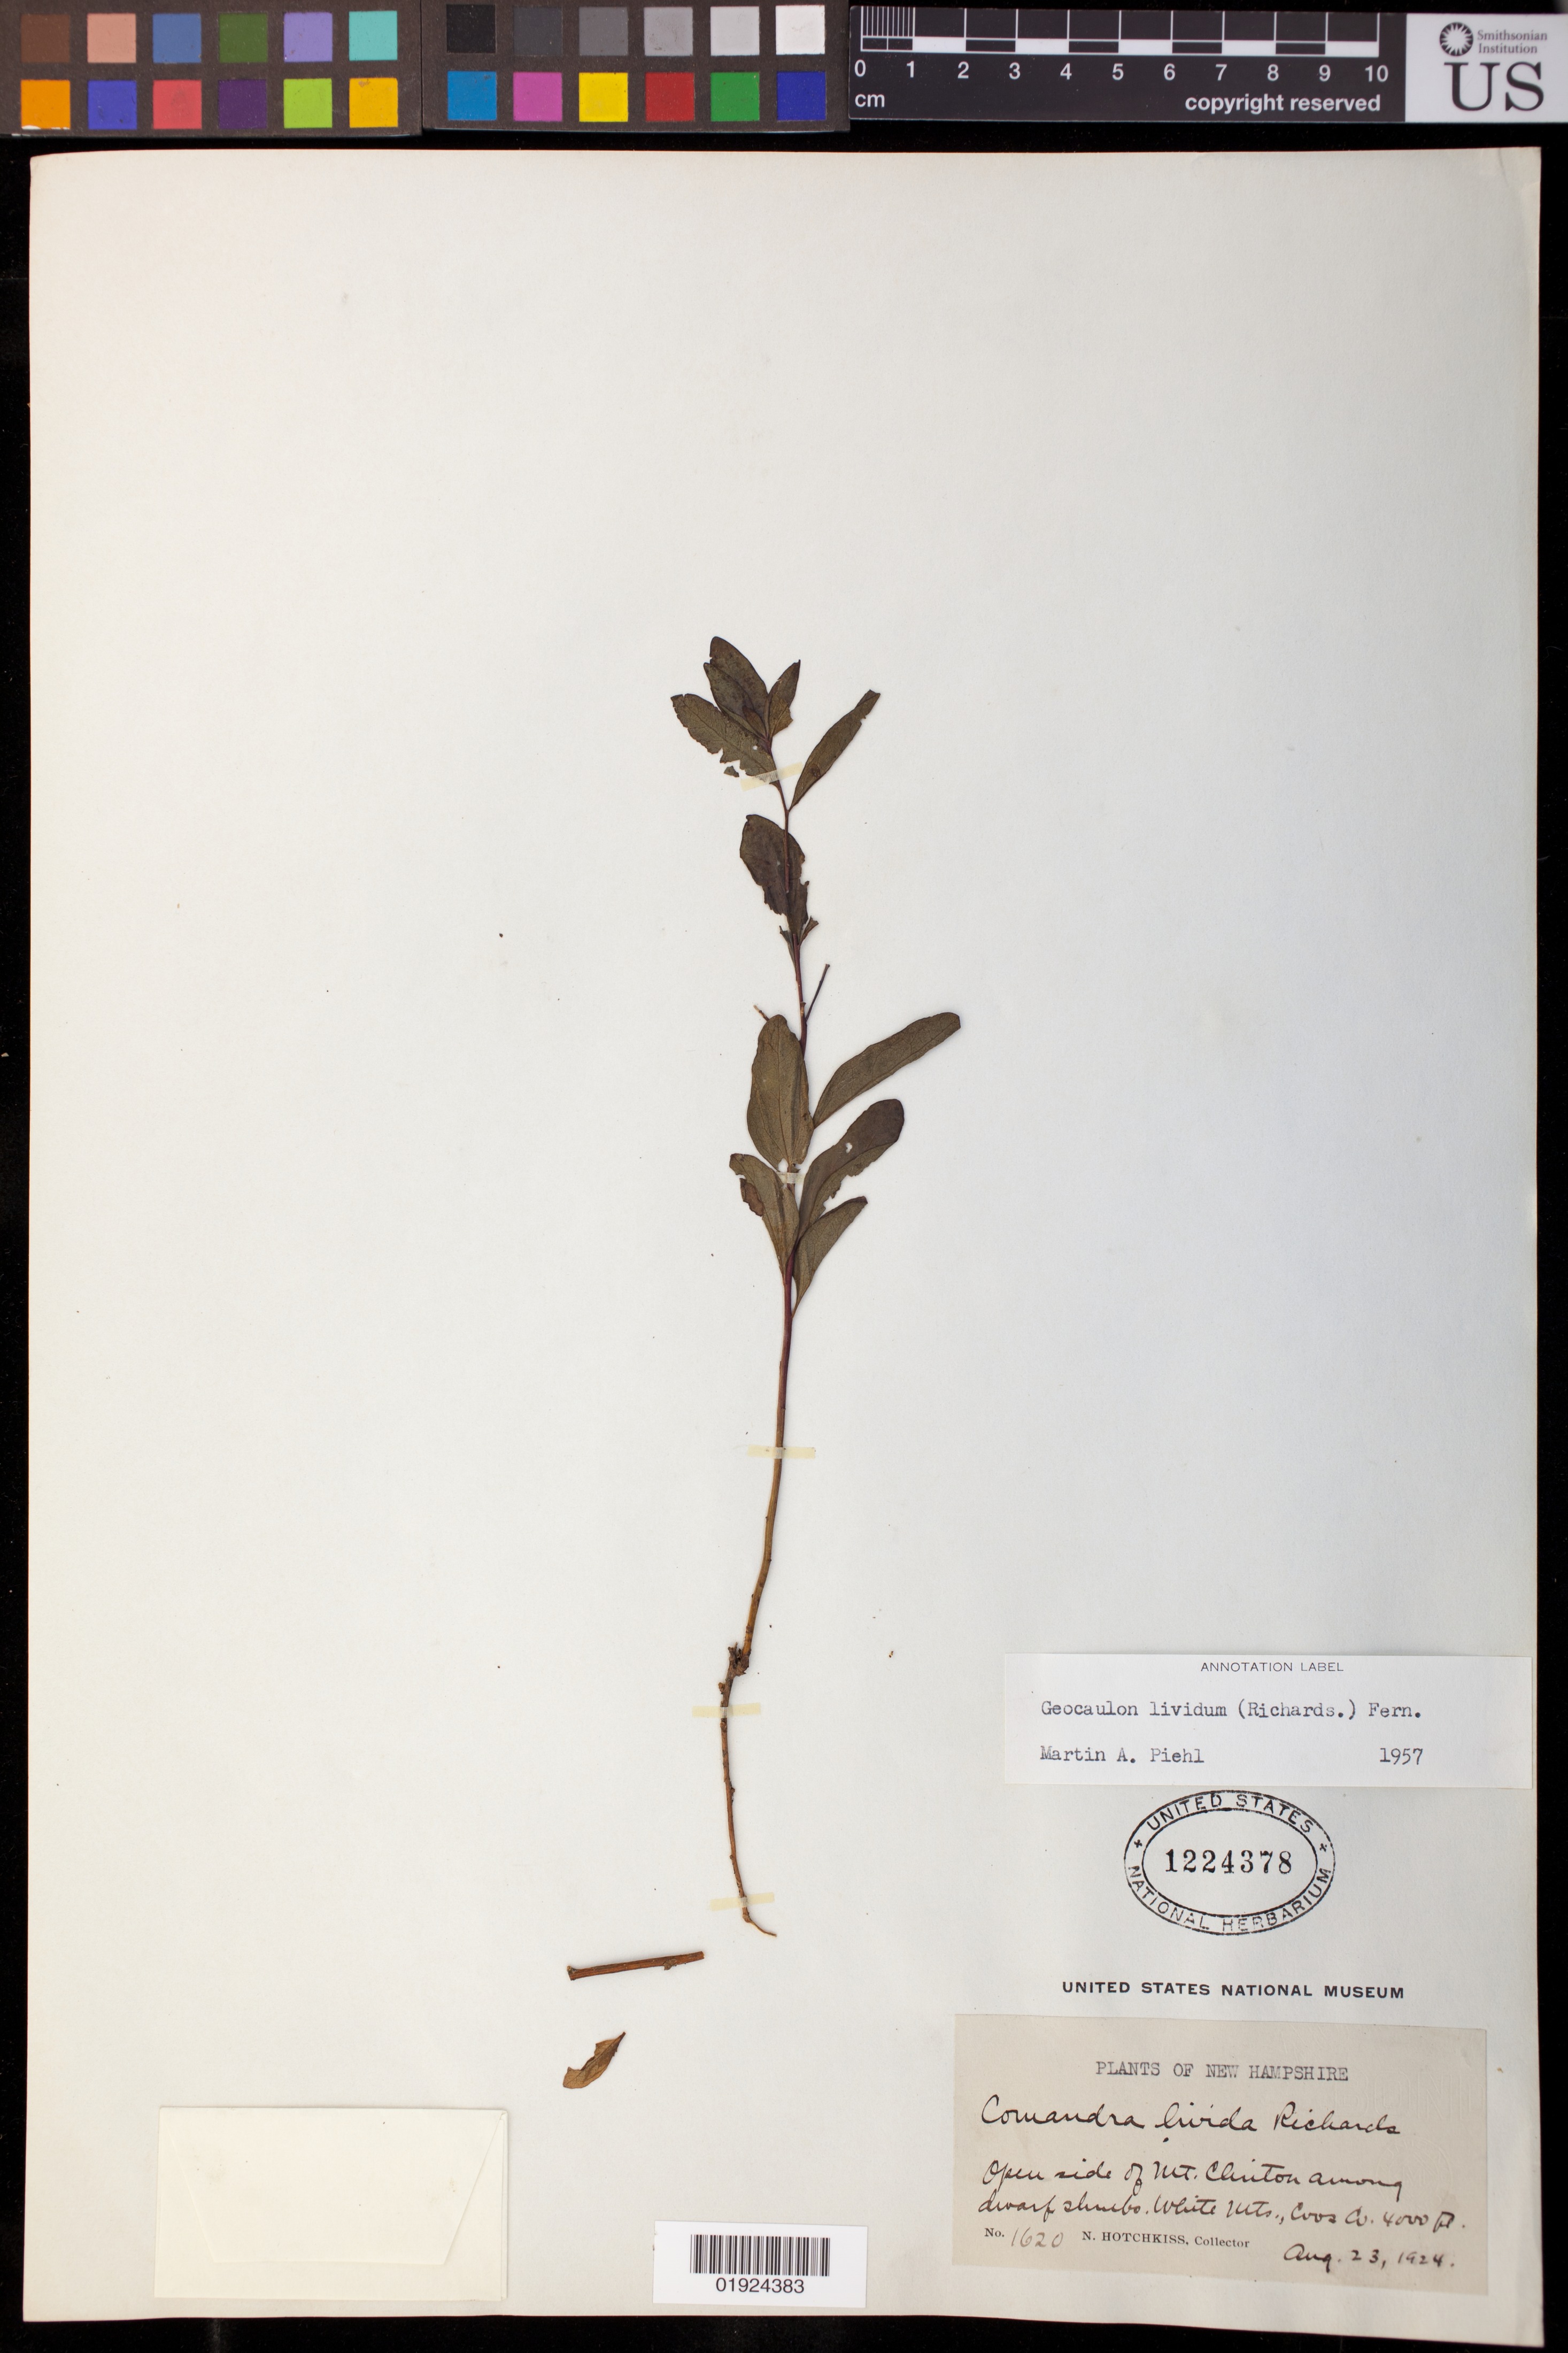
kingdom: Plantae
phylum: Tracheophyta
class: Magnoliopsida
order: Santalales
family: Comandraceae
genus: Geocaulon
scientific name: Geocaulon lividum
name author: (Richardson) Fernald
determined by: Piehl, M. A.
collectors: N. Hotchkiss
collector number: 1620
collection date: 1924-08-23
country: United States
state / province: New Hampshire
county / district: Coos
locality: Open side of Mt. Clinton among dwarf shrubs. White Mts.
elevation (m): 1219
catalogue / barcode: US 1224378